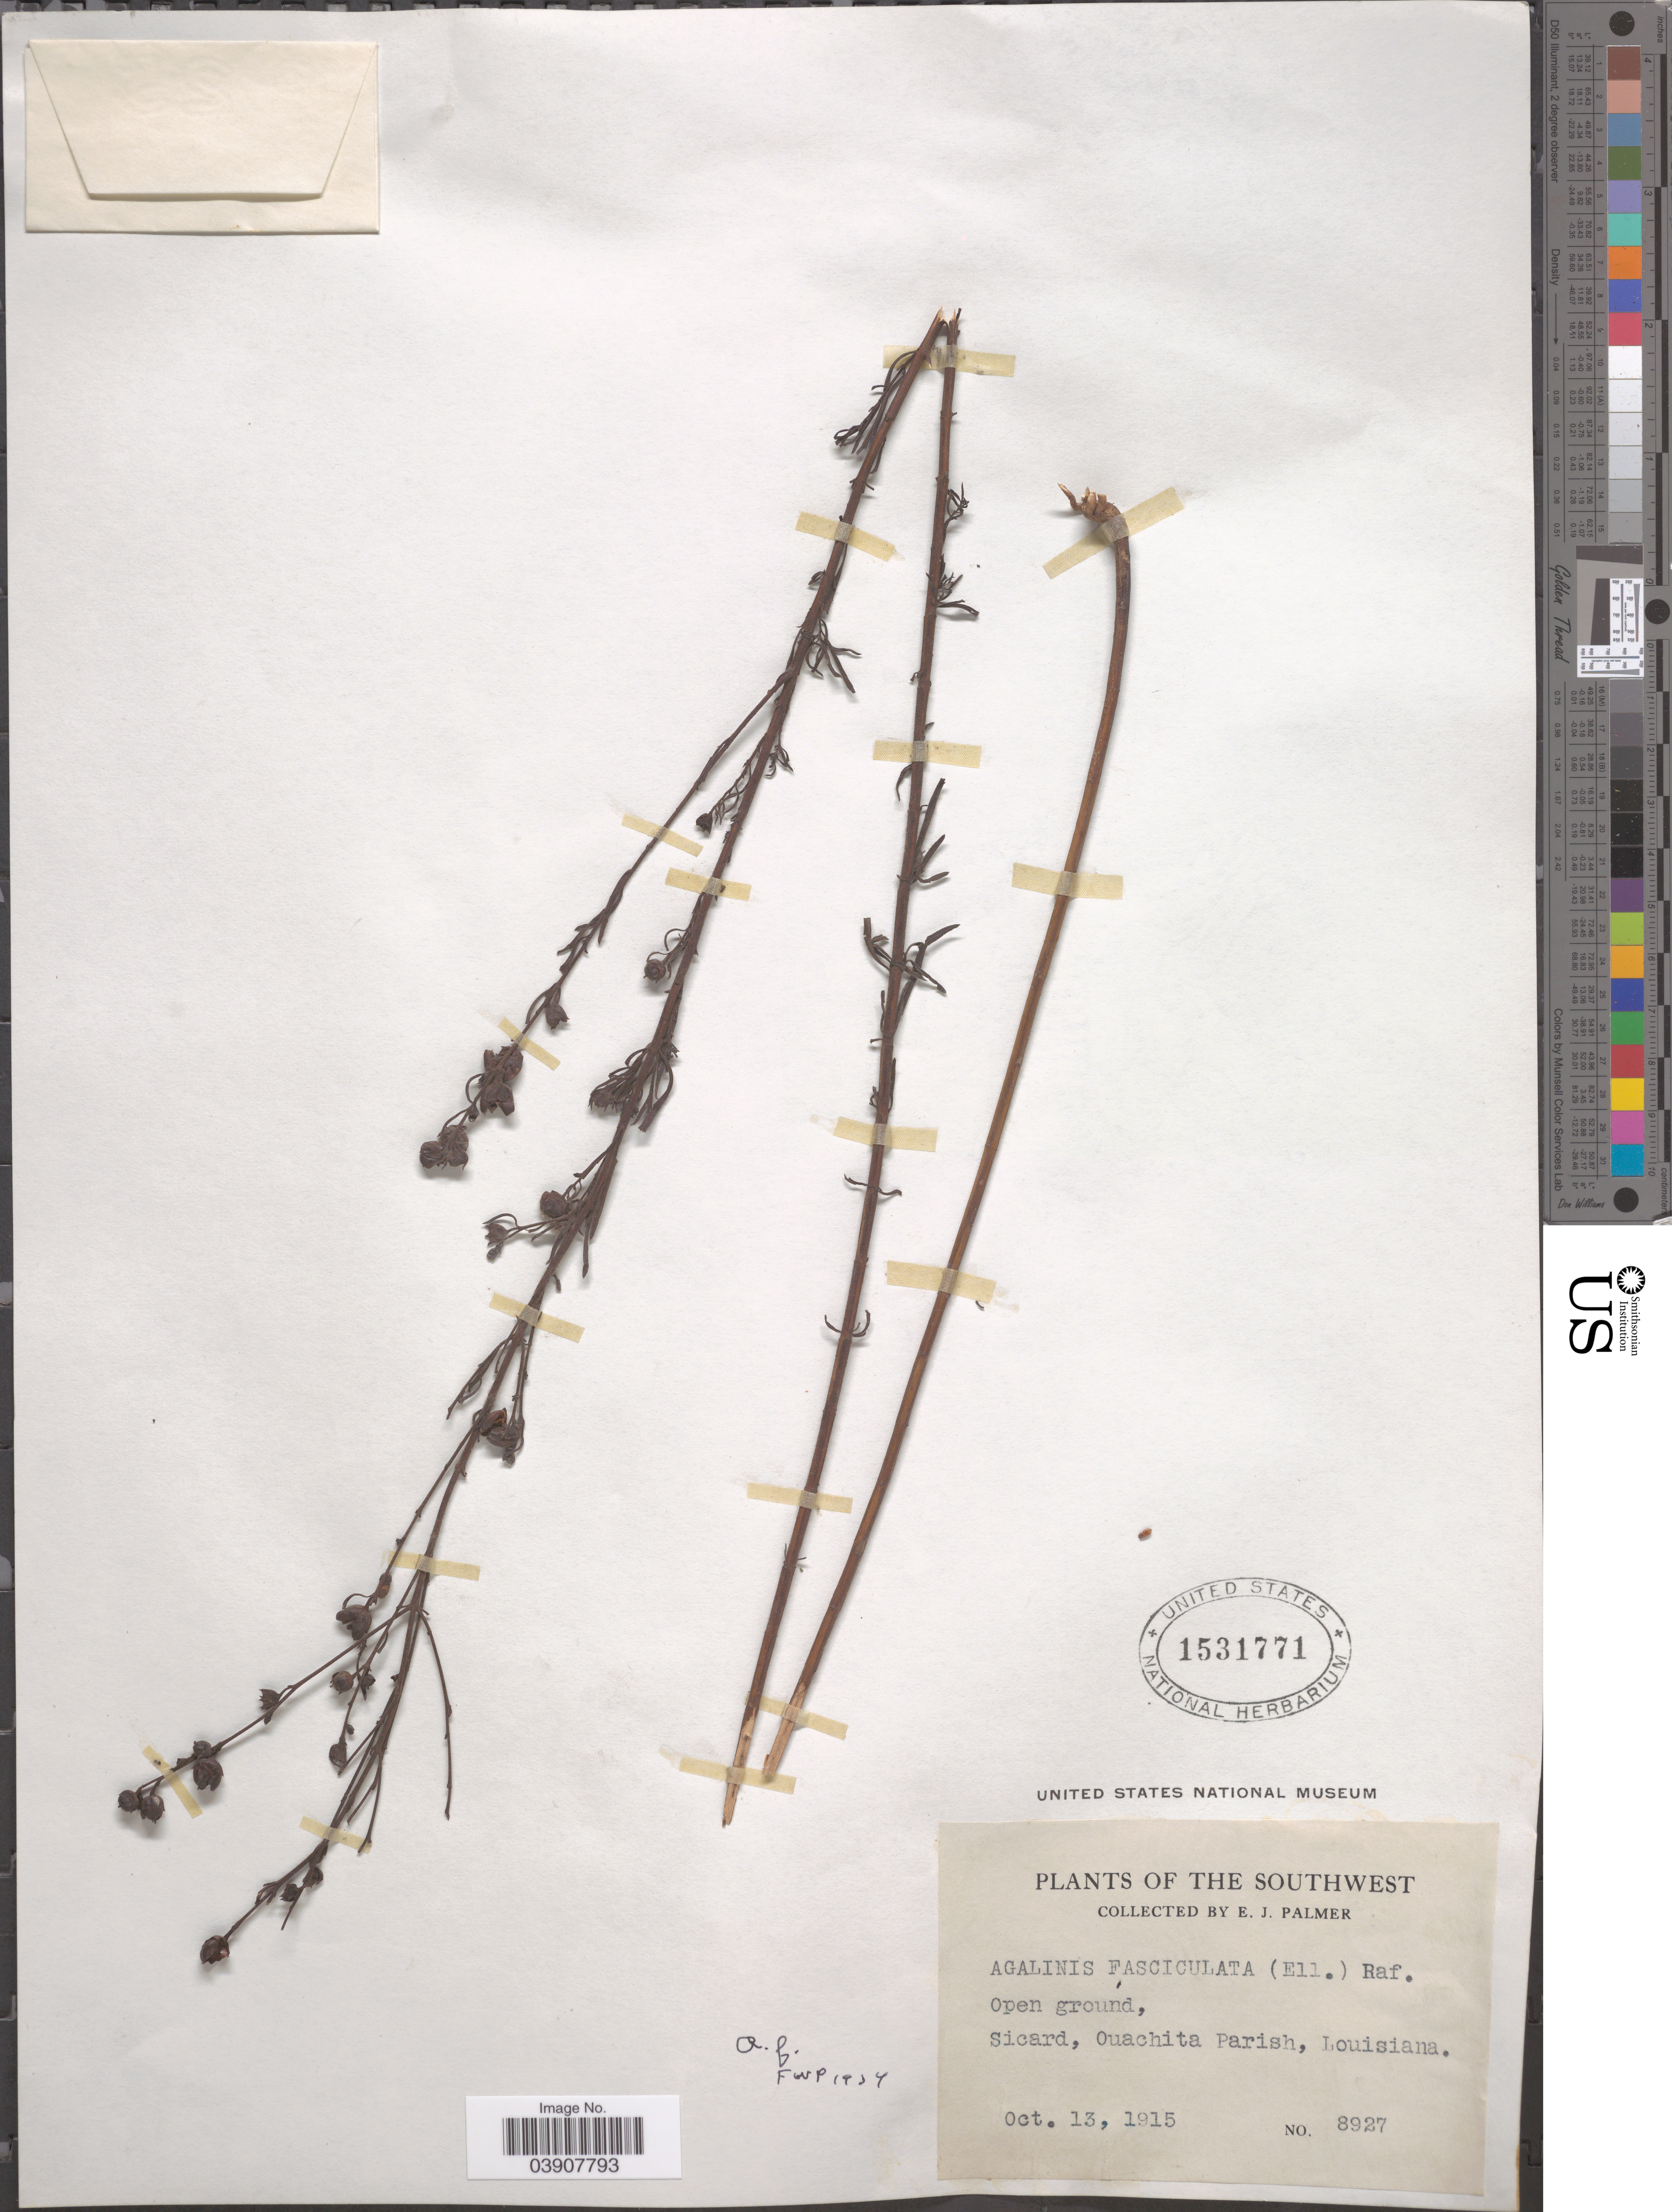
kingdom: Plantae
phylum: Tracheophyta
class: Magnoliopsida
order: Lamiales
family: Orobanchaceae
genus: Agalinis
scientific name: Agalinis fasciculata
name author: (Elliott) Raf.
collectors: E. J. Palmer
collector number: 8927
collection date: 1915-10-13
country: United States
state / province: Louisiana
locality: The Southwest. Sicard, Ouachita Parish.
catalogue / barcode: US 1531771